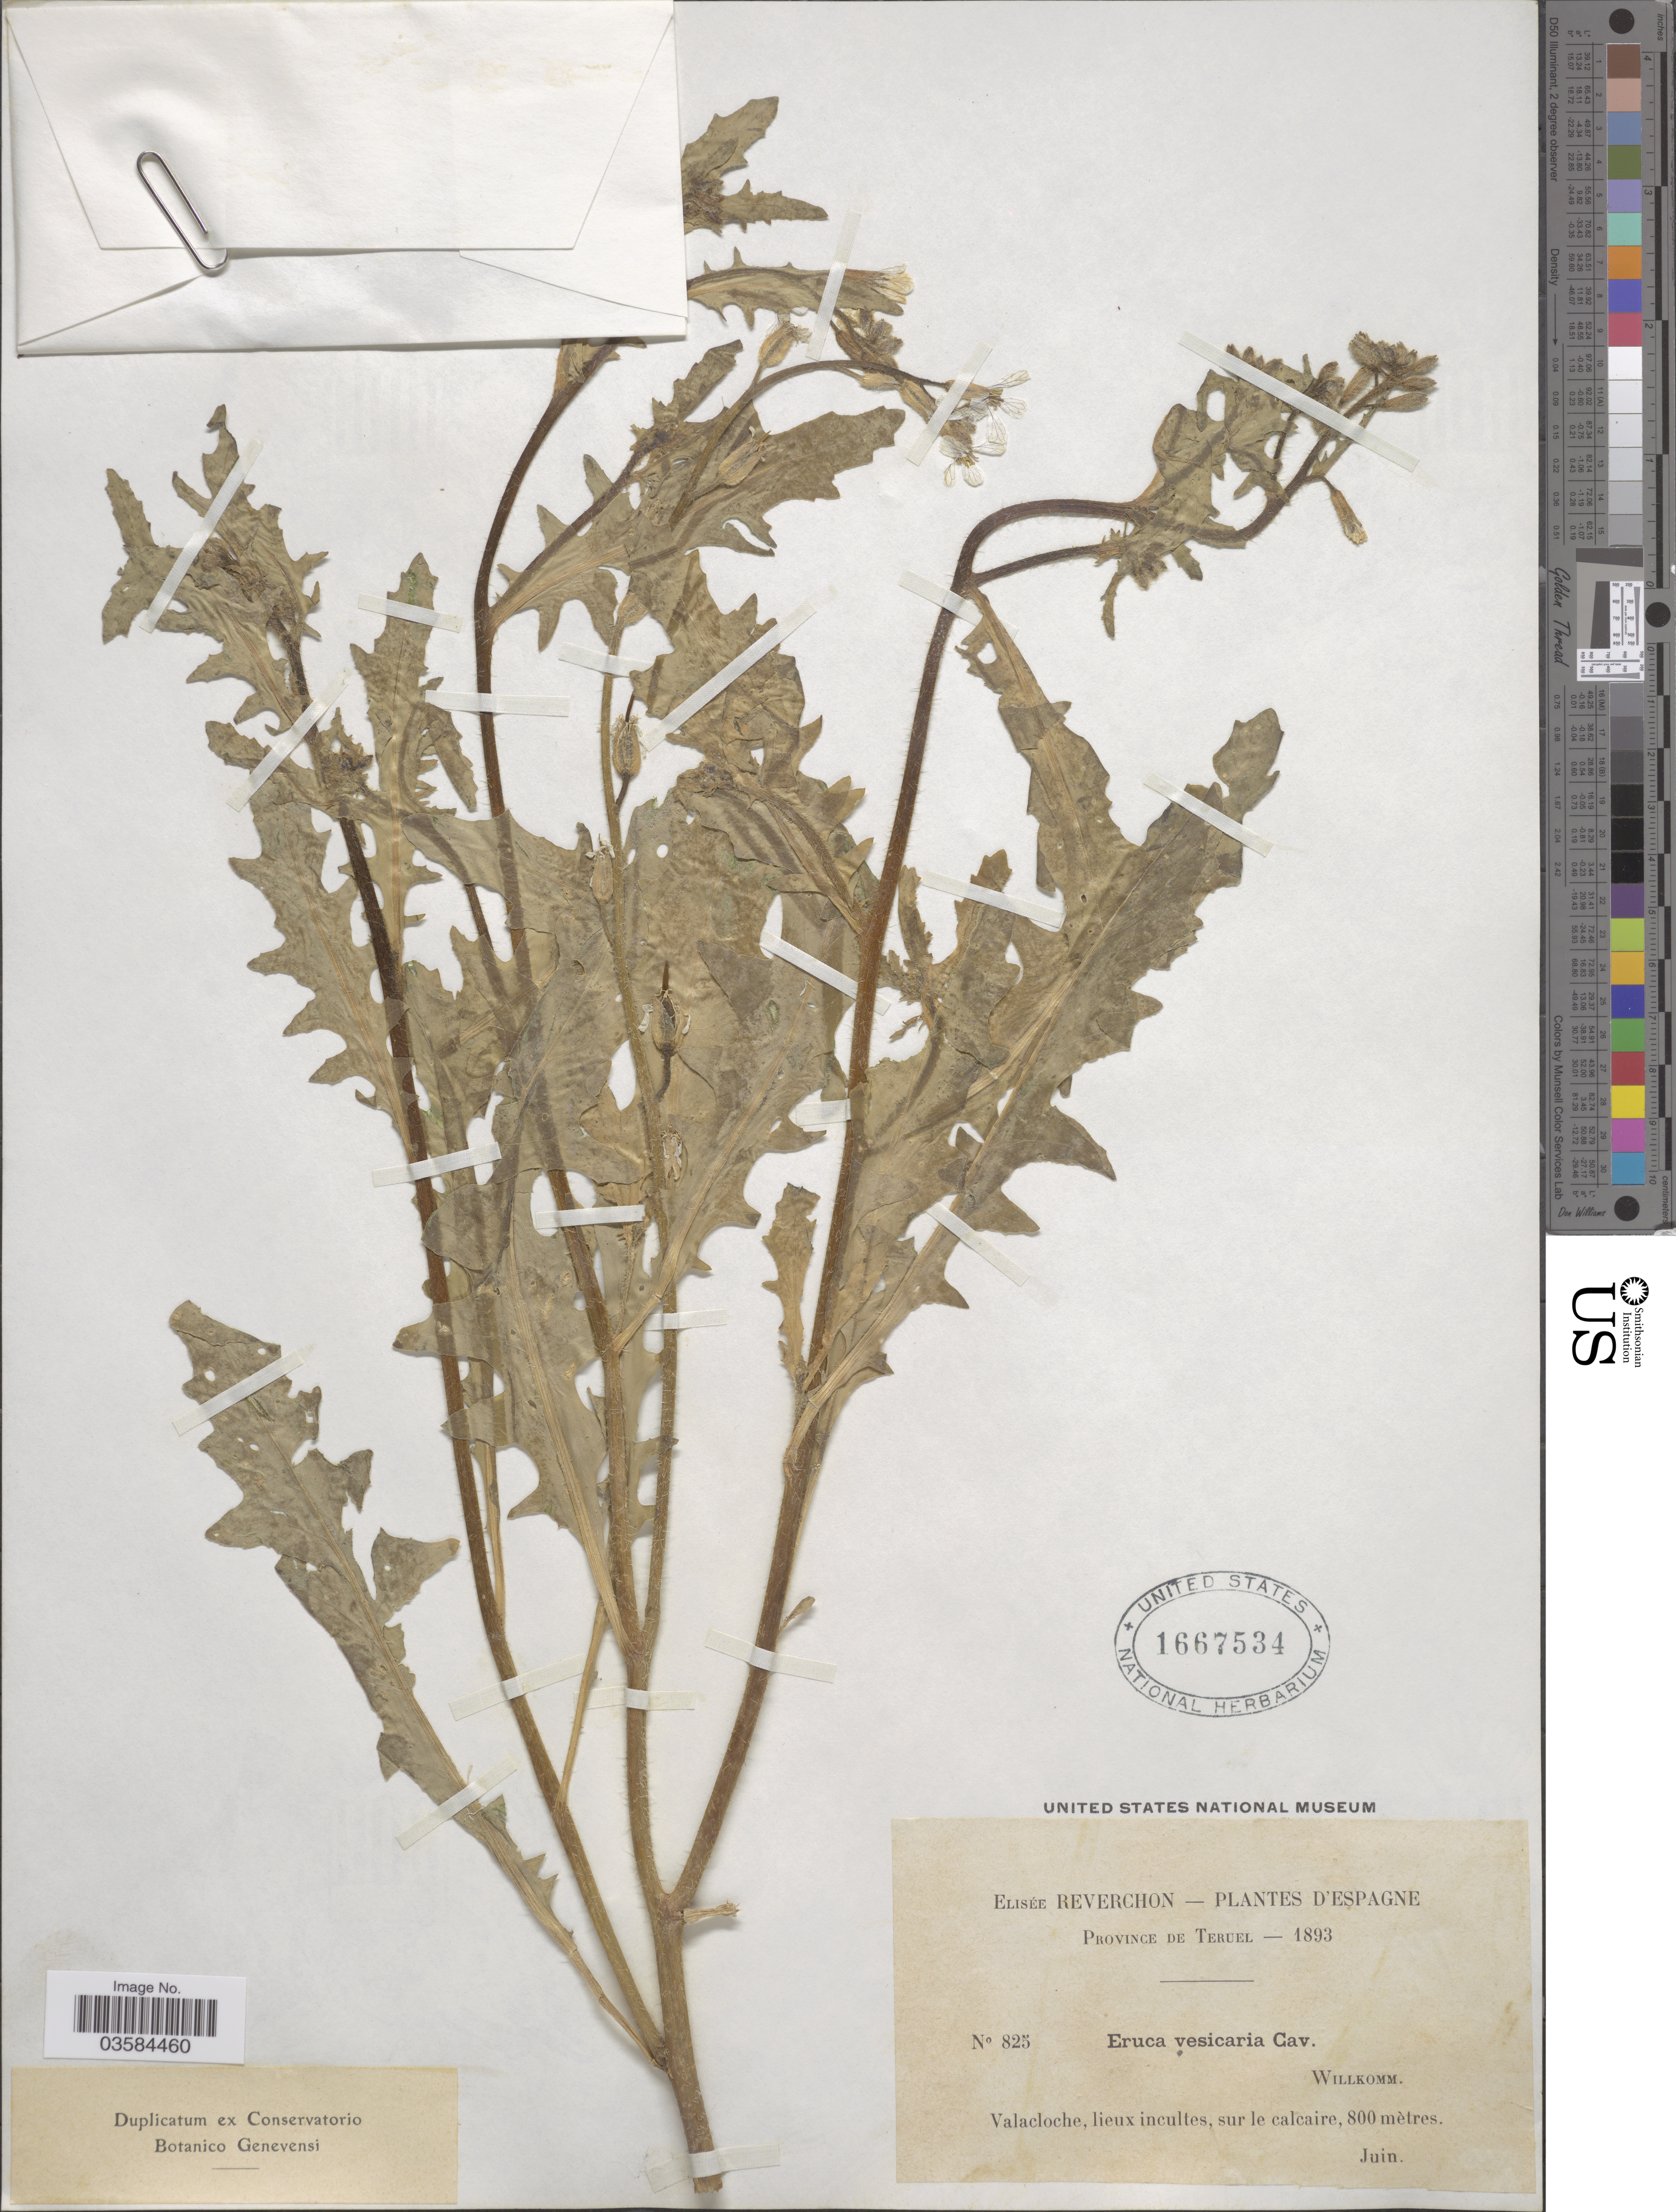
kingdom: Plantae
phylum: Tracheophyta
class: Magnoliopsida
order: Brassicales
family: Brassicaceae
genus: Eruca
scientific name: Eruca vesicaria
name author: (L.) Cav.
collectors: E. Reverchon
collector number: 825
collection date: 1893-06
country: Spain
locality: D'Espagne. Province de Teruel. Willkomm. Valacloche, lieux incultes, sur le calcaire.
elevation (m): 800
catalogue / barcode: US 1667534